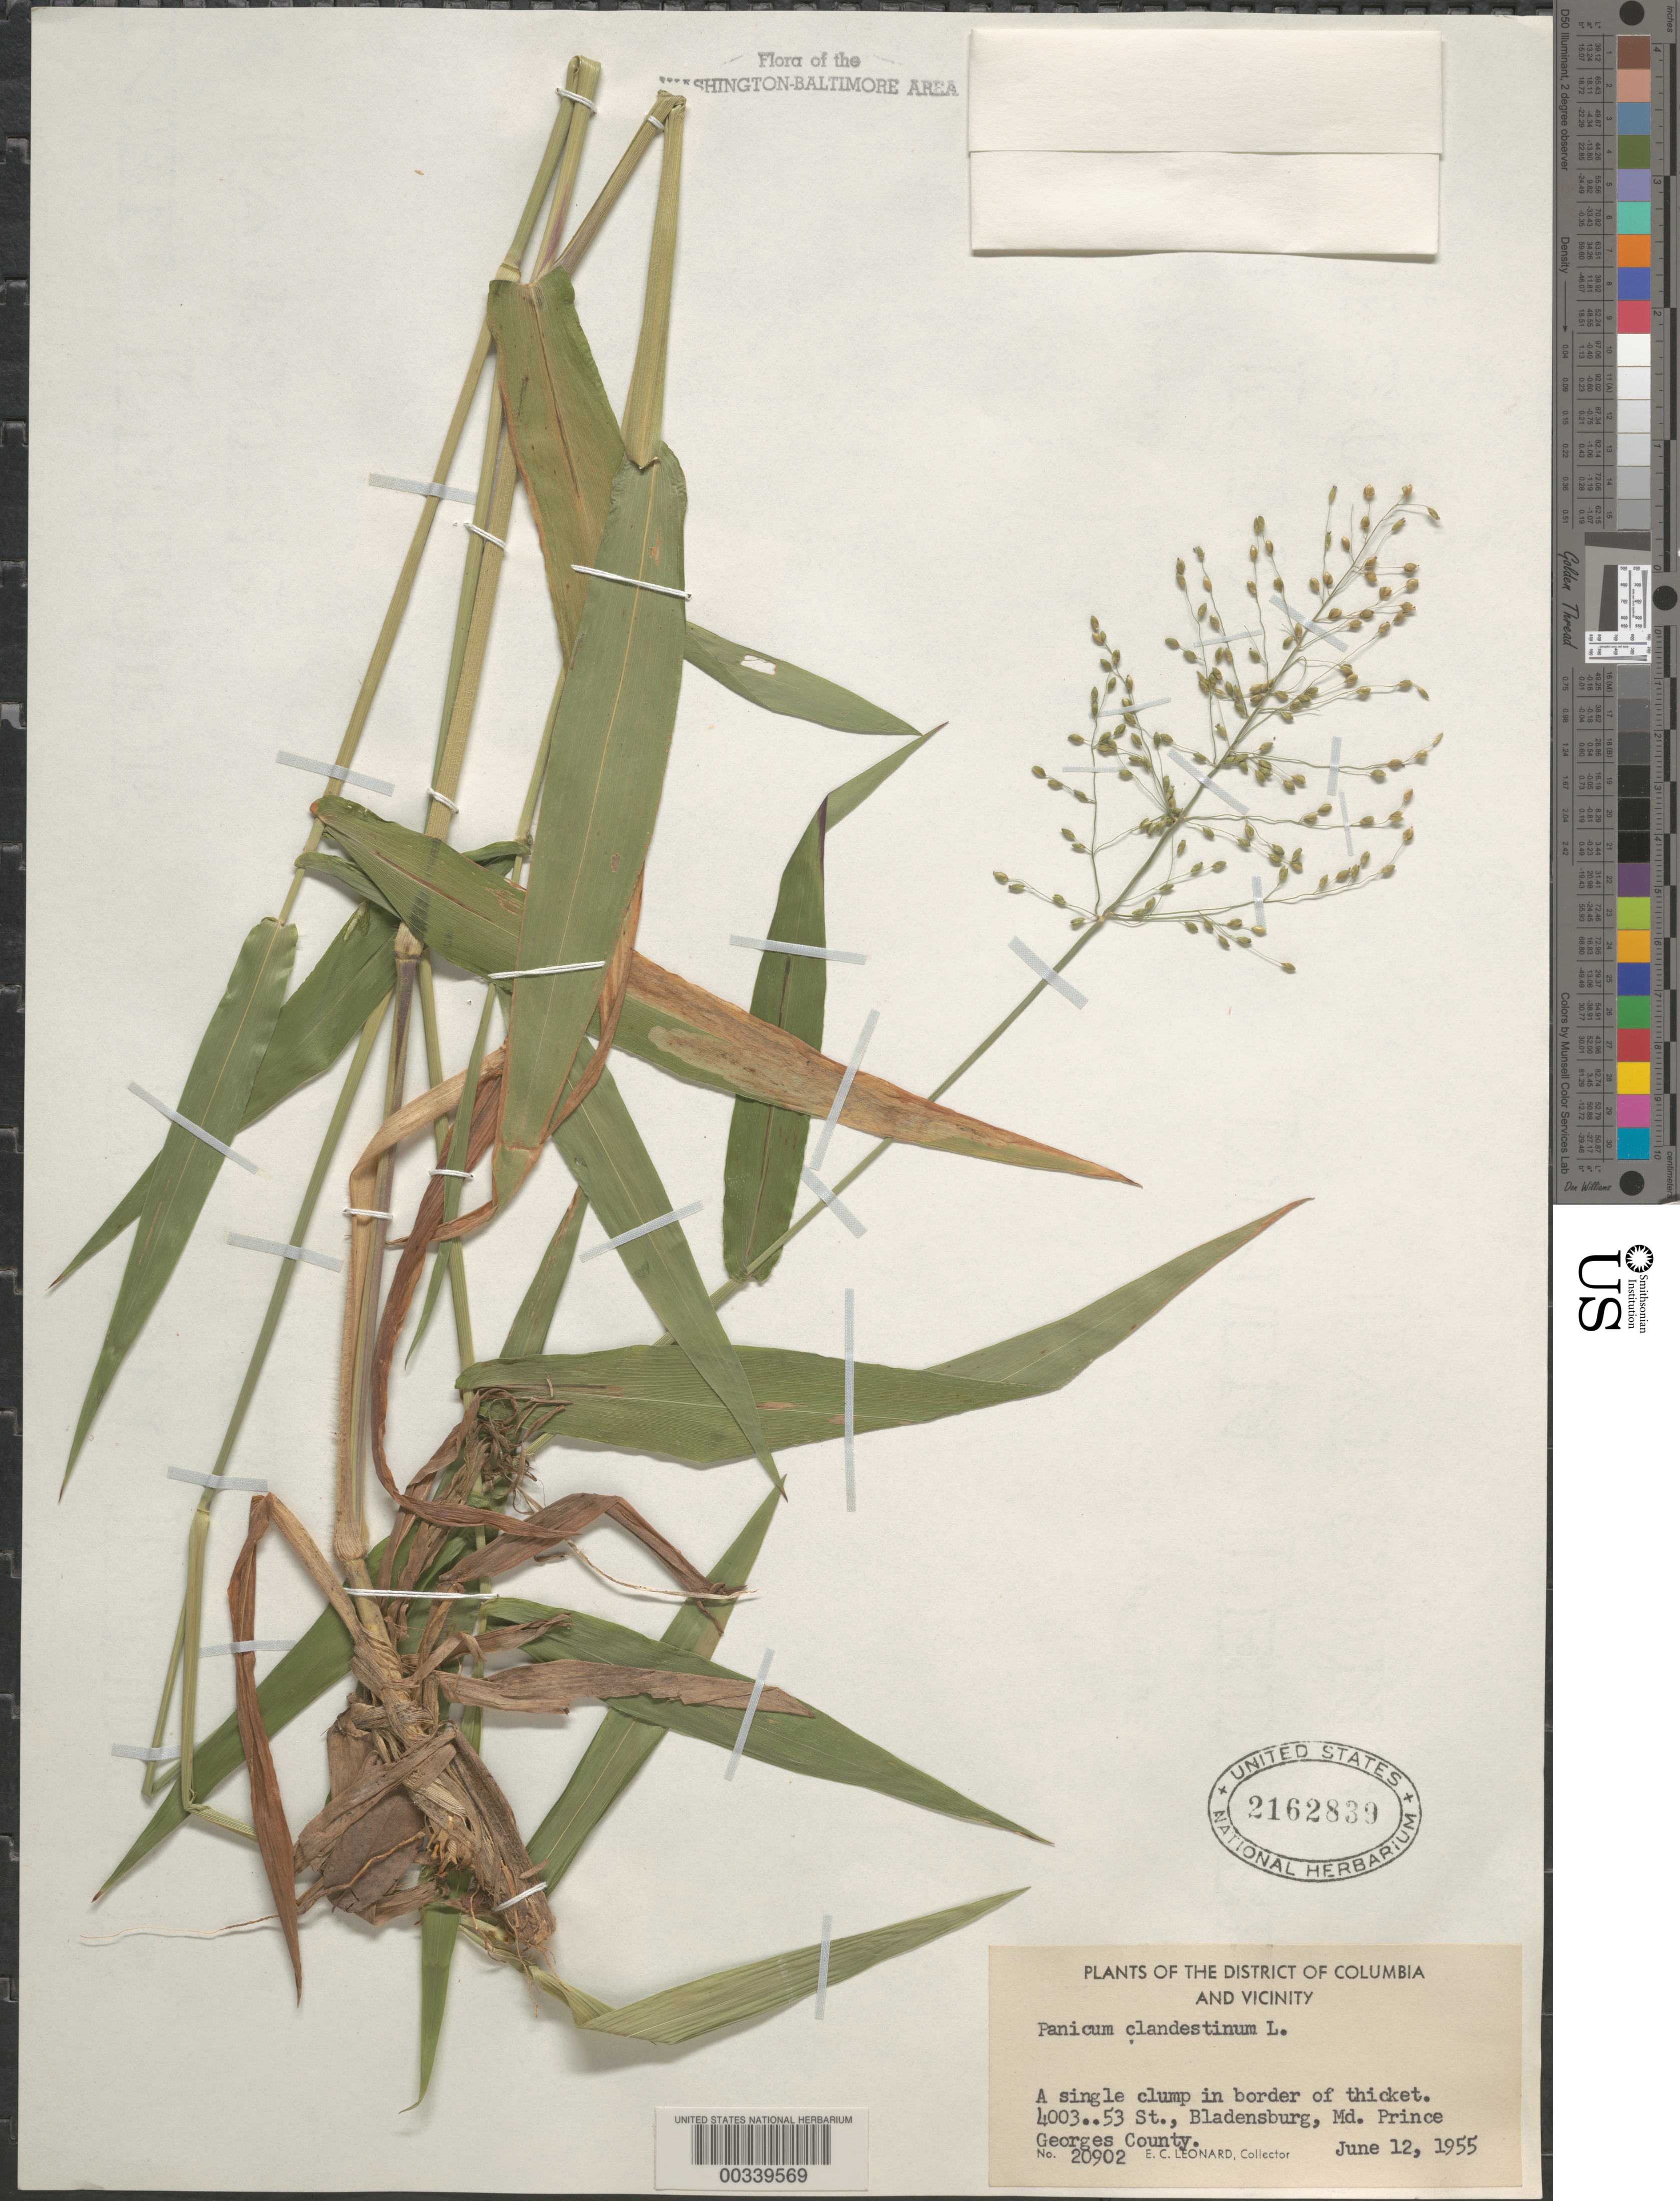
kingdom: Plantae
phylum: Tracheophyta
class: Liliopsida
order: Poales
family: Poaceae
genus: Dichanthelium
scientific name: Dichanthelium clandestinum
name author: (L.) Gould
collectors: E. C. Leonard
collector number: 20902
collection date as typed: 12 Jun 1955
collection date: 1955-06-12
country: United States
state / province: Maryland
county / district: Prince George's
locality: Bladensburg, 4003 53rd Rd St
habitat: In border of thicket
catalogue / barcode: US 2162839